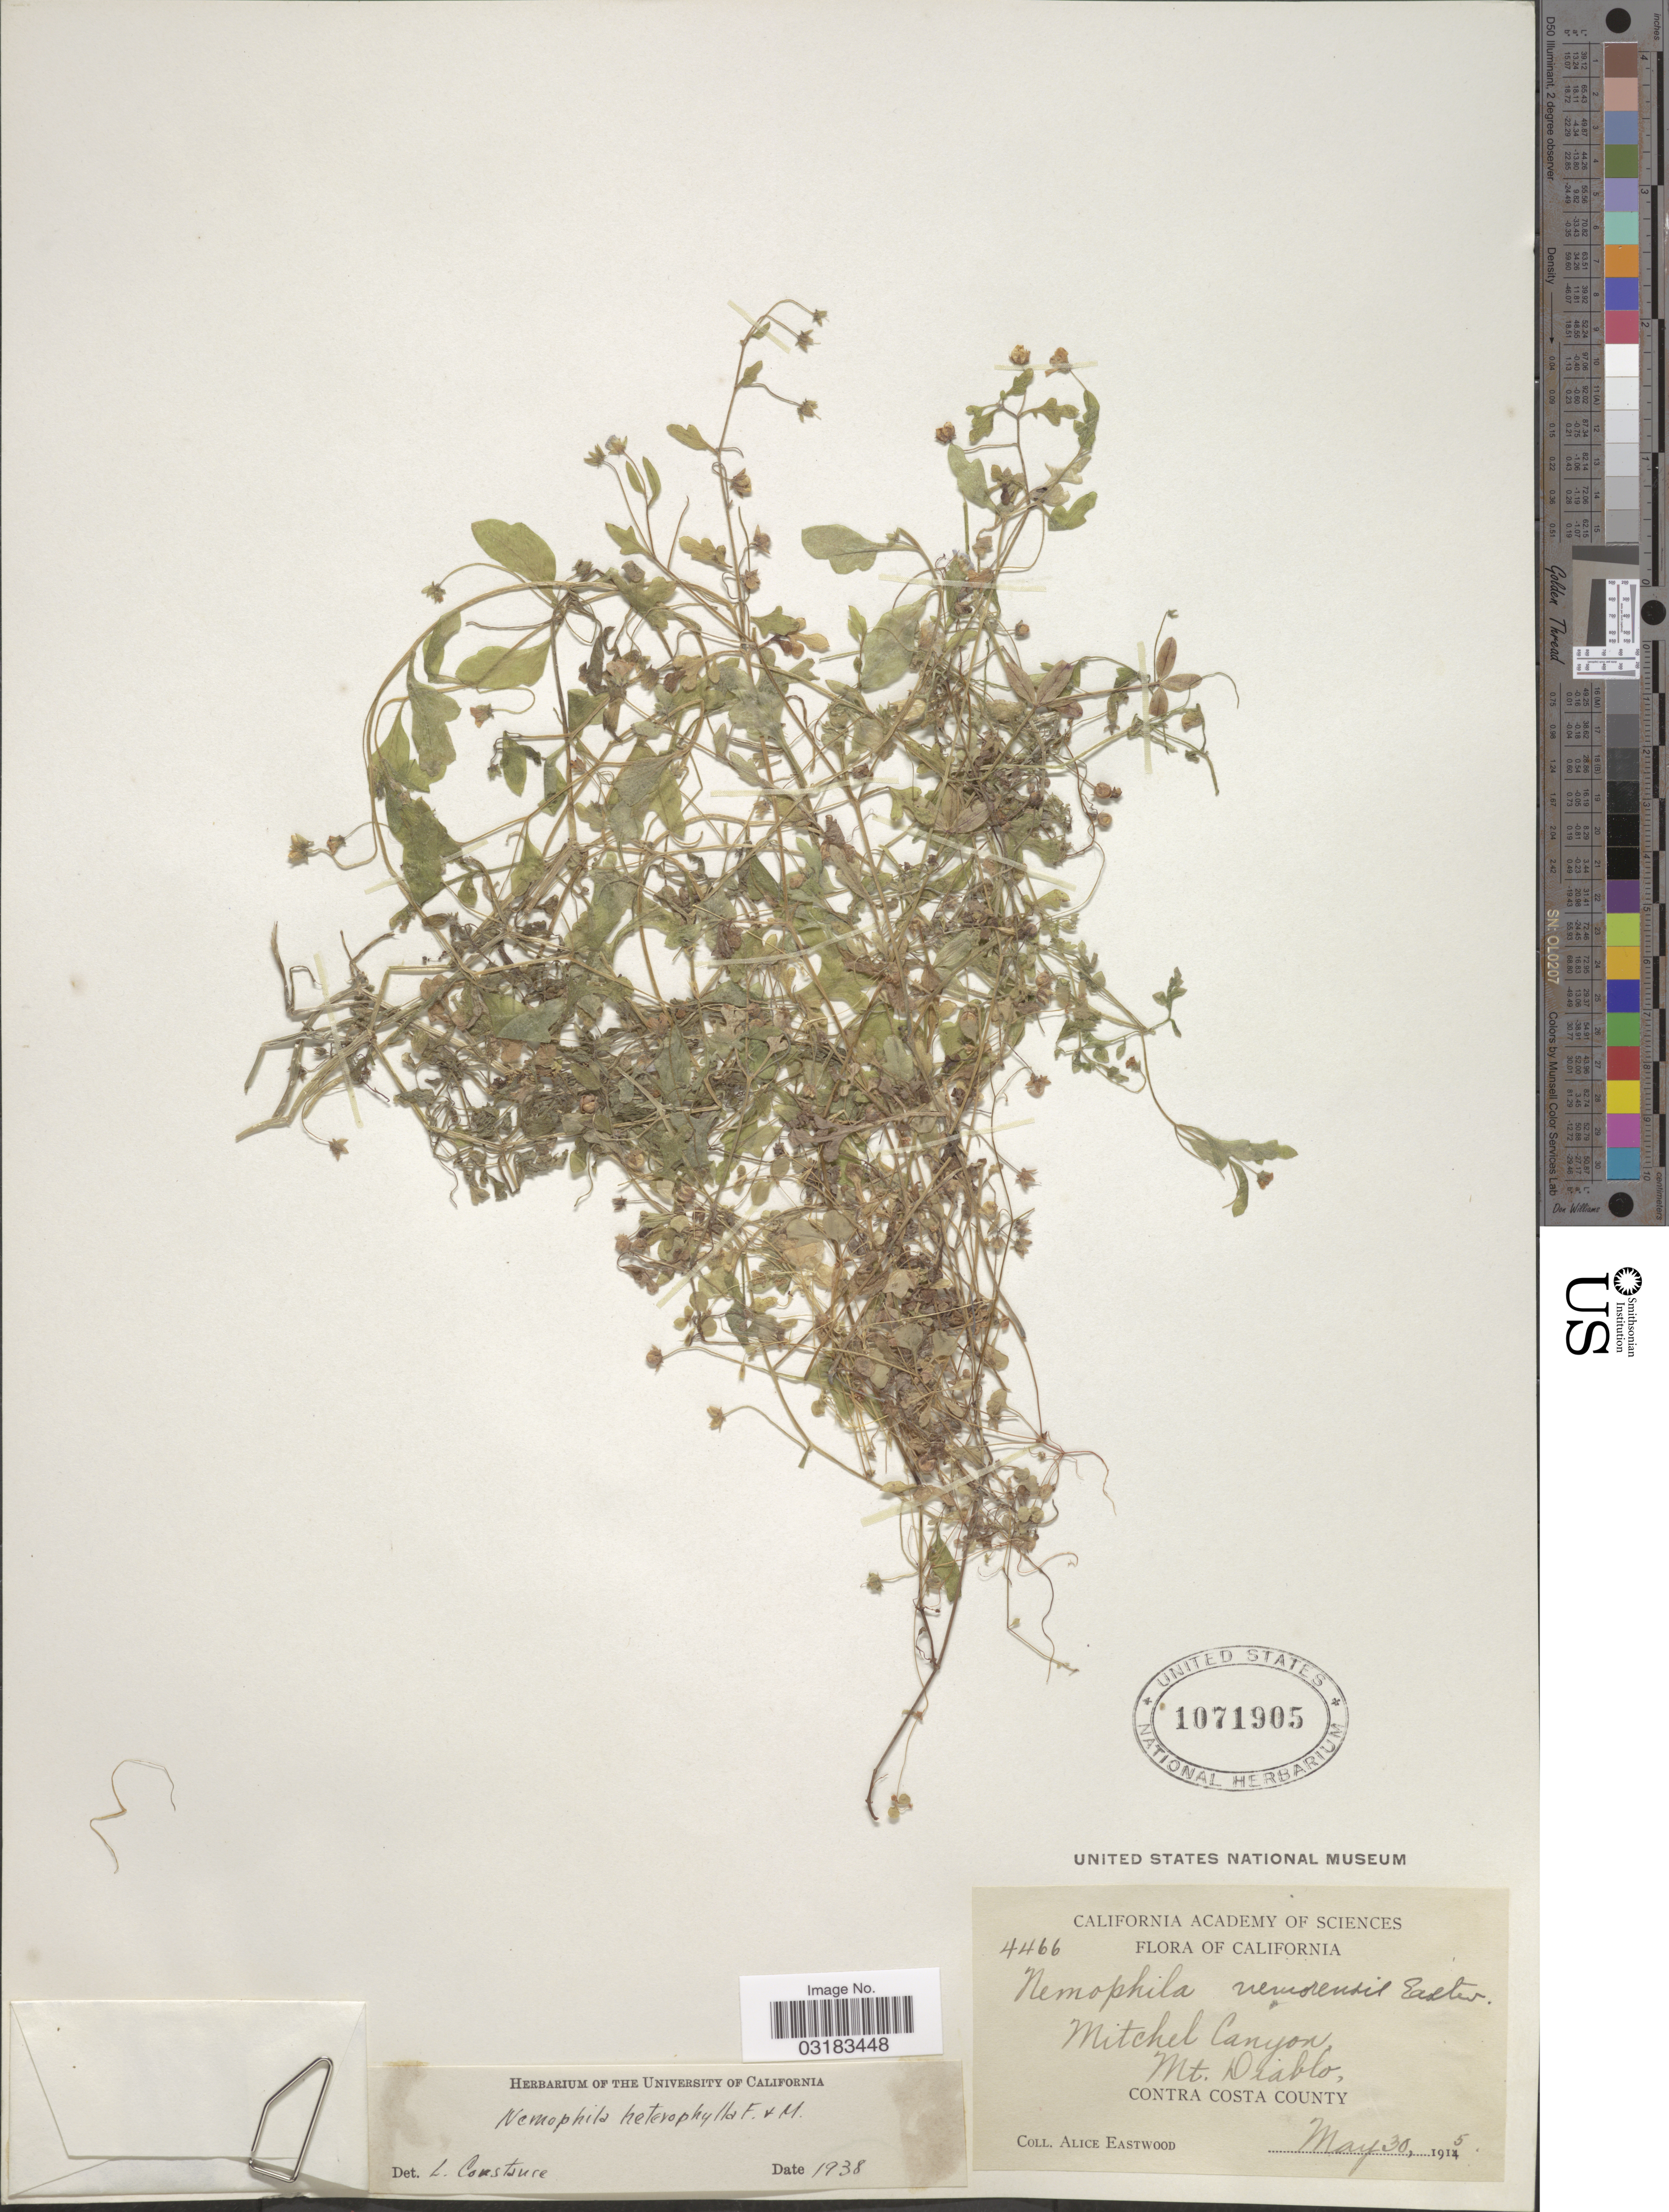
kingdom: Plantae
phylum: Tracheophyta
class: Magnoliopsida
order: Boraginales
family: Hydrophyllaceae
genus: Nemophila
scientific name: Nemophila heterophylla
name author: Fisch. & C.A. Mey.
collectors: A. Eastwood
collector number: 4466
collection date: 1915-05-30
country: United States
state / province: California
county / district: Contra Costa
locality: Mitchel Canyon, Mt. Diablo, Contra Costa County.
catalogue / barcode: US 1071905